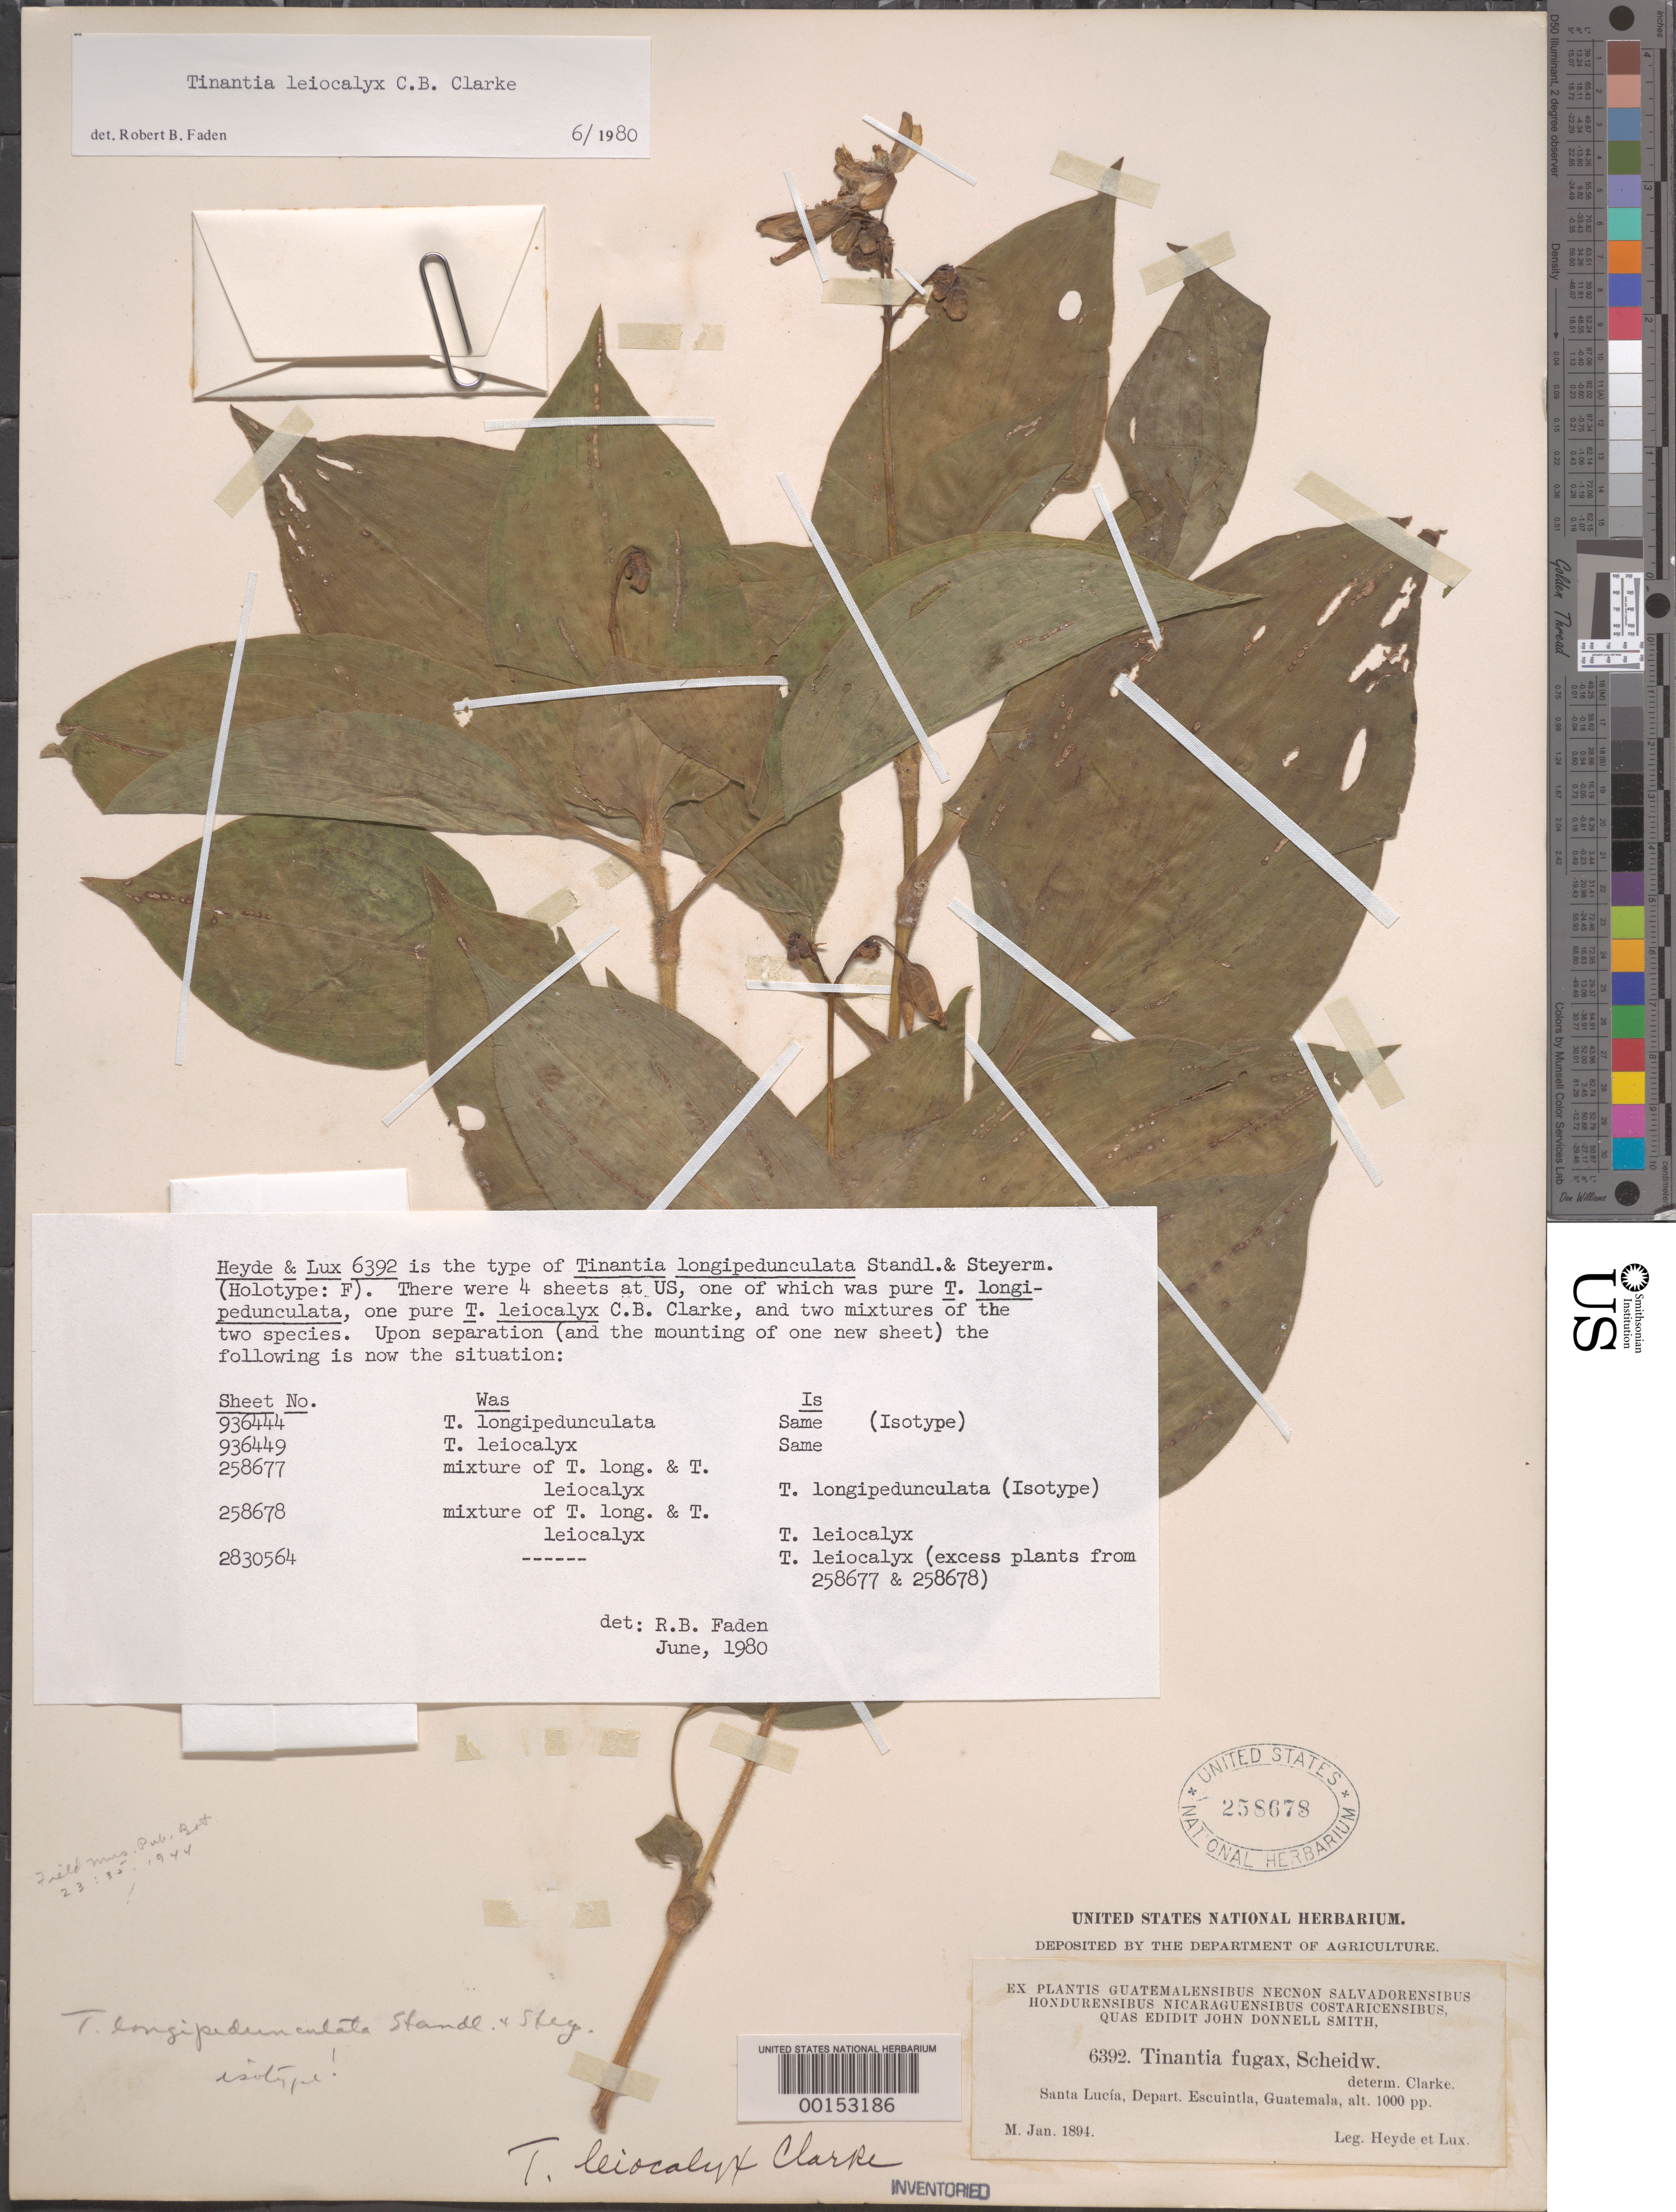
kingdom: Plantae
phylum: Tracheophyta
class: Liliopsida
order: Commelinales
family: Commelinaceae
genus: Tinantia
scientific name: Tinantia leiocalyx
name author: C.B. Clarke in Donn. Sm.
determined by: Faden, Robert B., (US), Smithsonian Institution - National Museum of Natural History (UNITED STATES)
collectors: E. T. Heyde & E. Lux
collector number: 6392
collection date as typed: Jan 1894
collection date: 1894-01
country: Guatemala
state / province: Escuintla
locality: Santa Lucia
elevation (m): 305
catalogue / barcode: US 258678